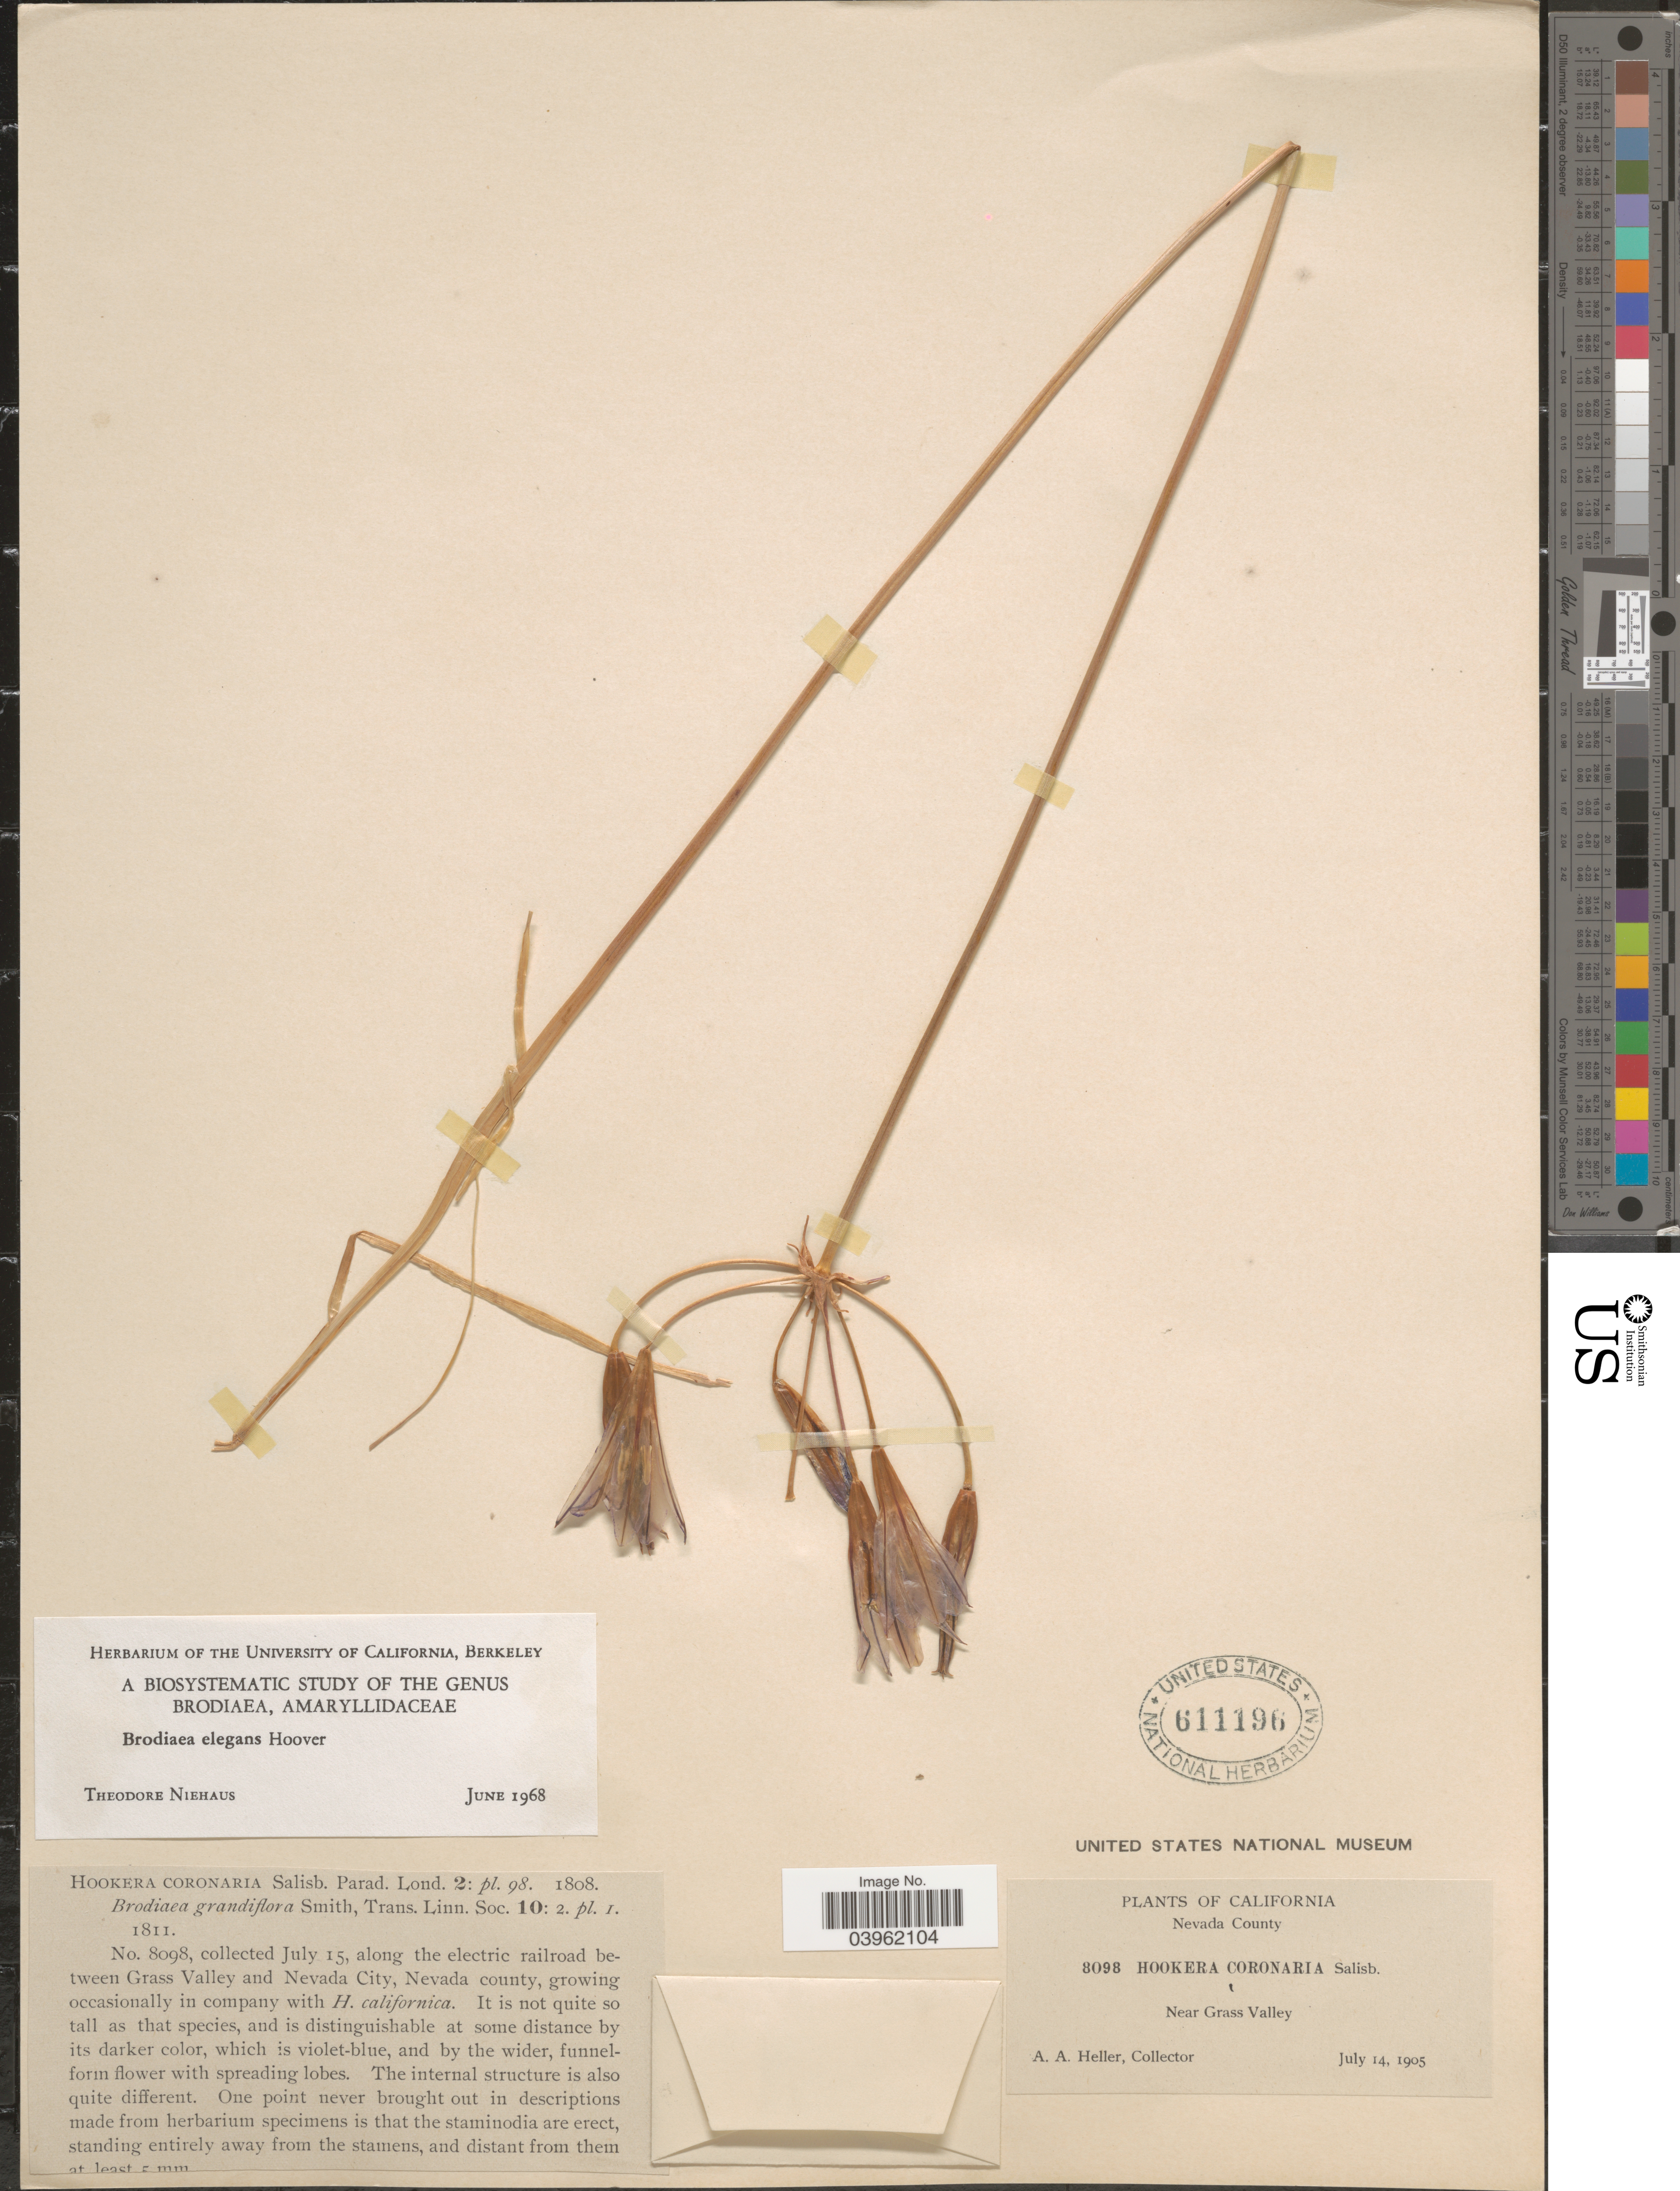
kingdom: Plantae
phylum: Tracheophyta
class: Liliopsida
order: Asparagales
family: Asparagaceae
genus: Brodiaea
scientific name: Brodiaea elegans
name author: Hoover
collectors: A. A. Heller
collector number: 8098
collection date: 1905-07-14/1905-07-15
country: United States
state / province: California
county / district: Nevada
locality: Nevada County. Along the electric road between Grass Valley and Nevada City, Nevada county. Nevada County. Near Grass Valley.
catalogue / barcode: US 611196